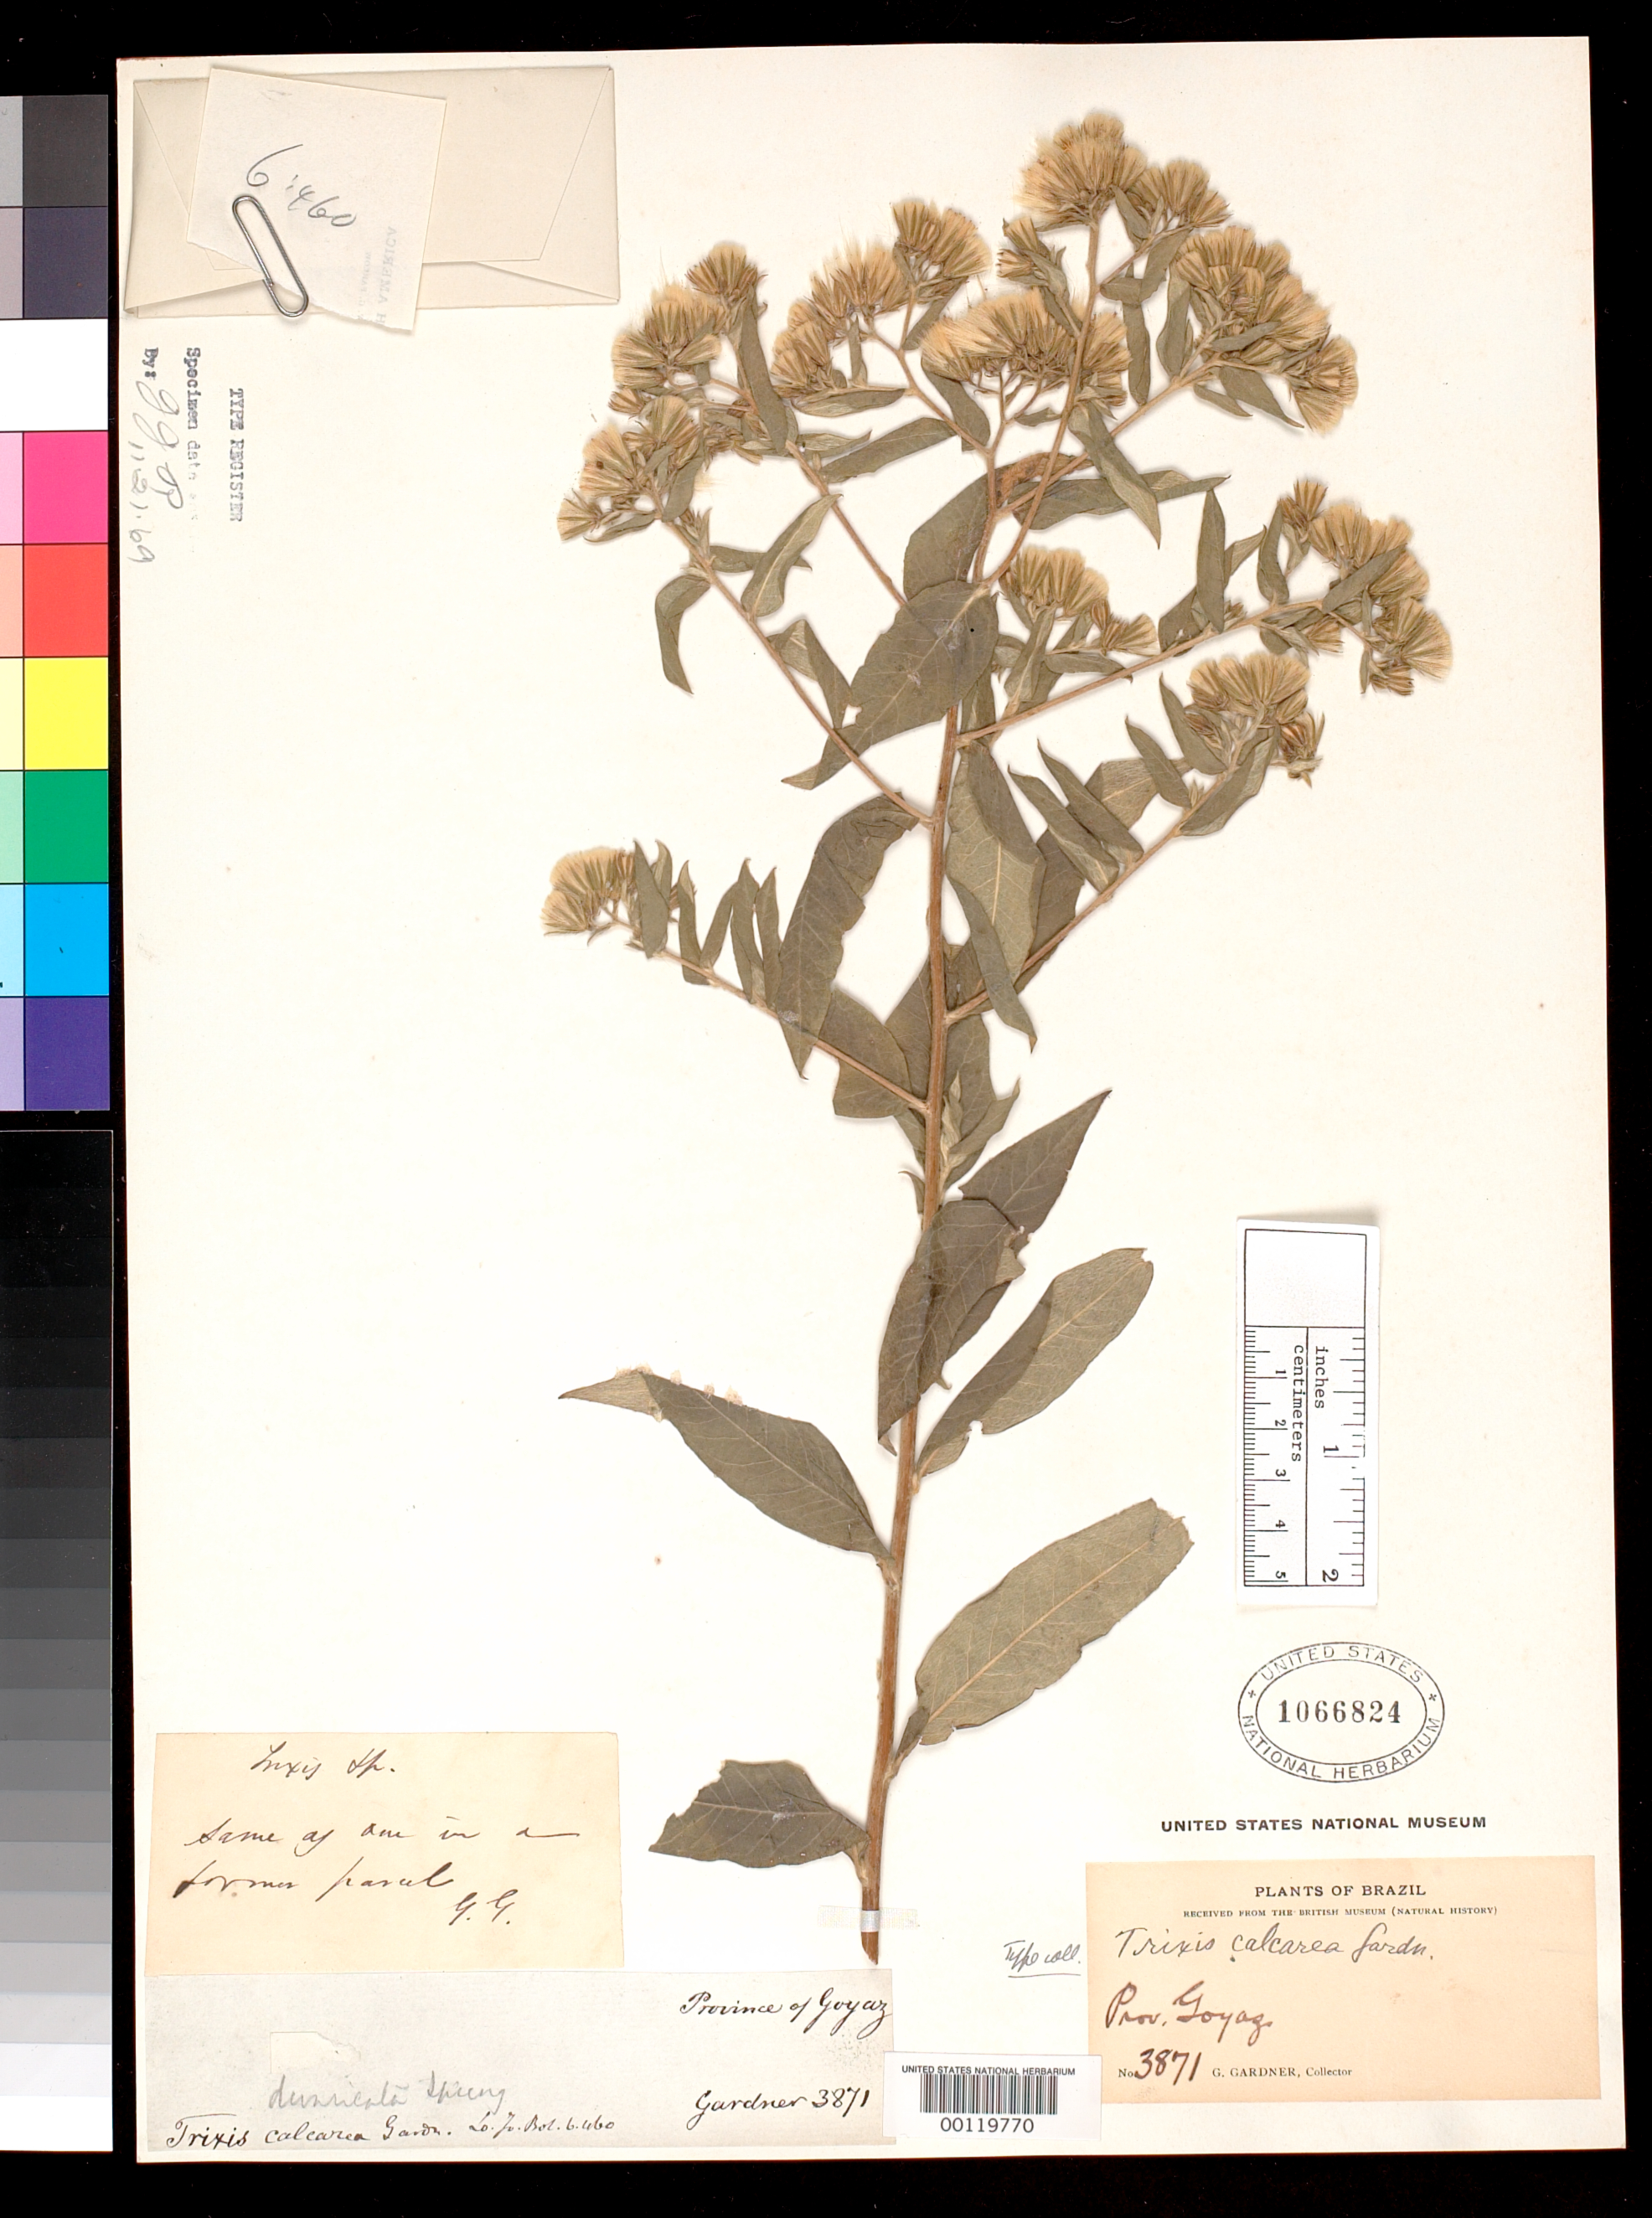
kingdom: Plantae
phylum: Tracheophyta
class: Magnoliopsida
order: Asterales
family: Asteraceae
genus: Trixis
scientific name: Trixis calcarea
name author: Gardner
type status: Isotype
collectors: G. Gardner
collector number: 3871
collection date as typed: Apr 1840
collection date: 1840-04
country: Brazil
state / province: Goiás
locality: Near Villa de Arrayas.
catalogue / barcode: US 1066824